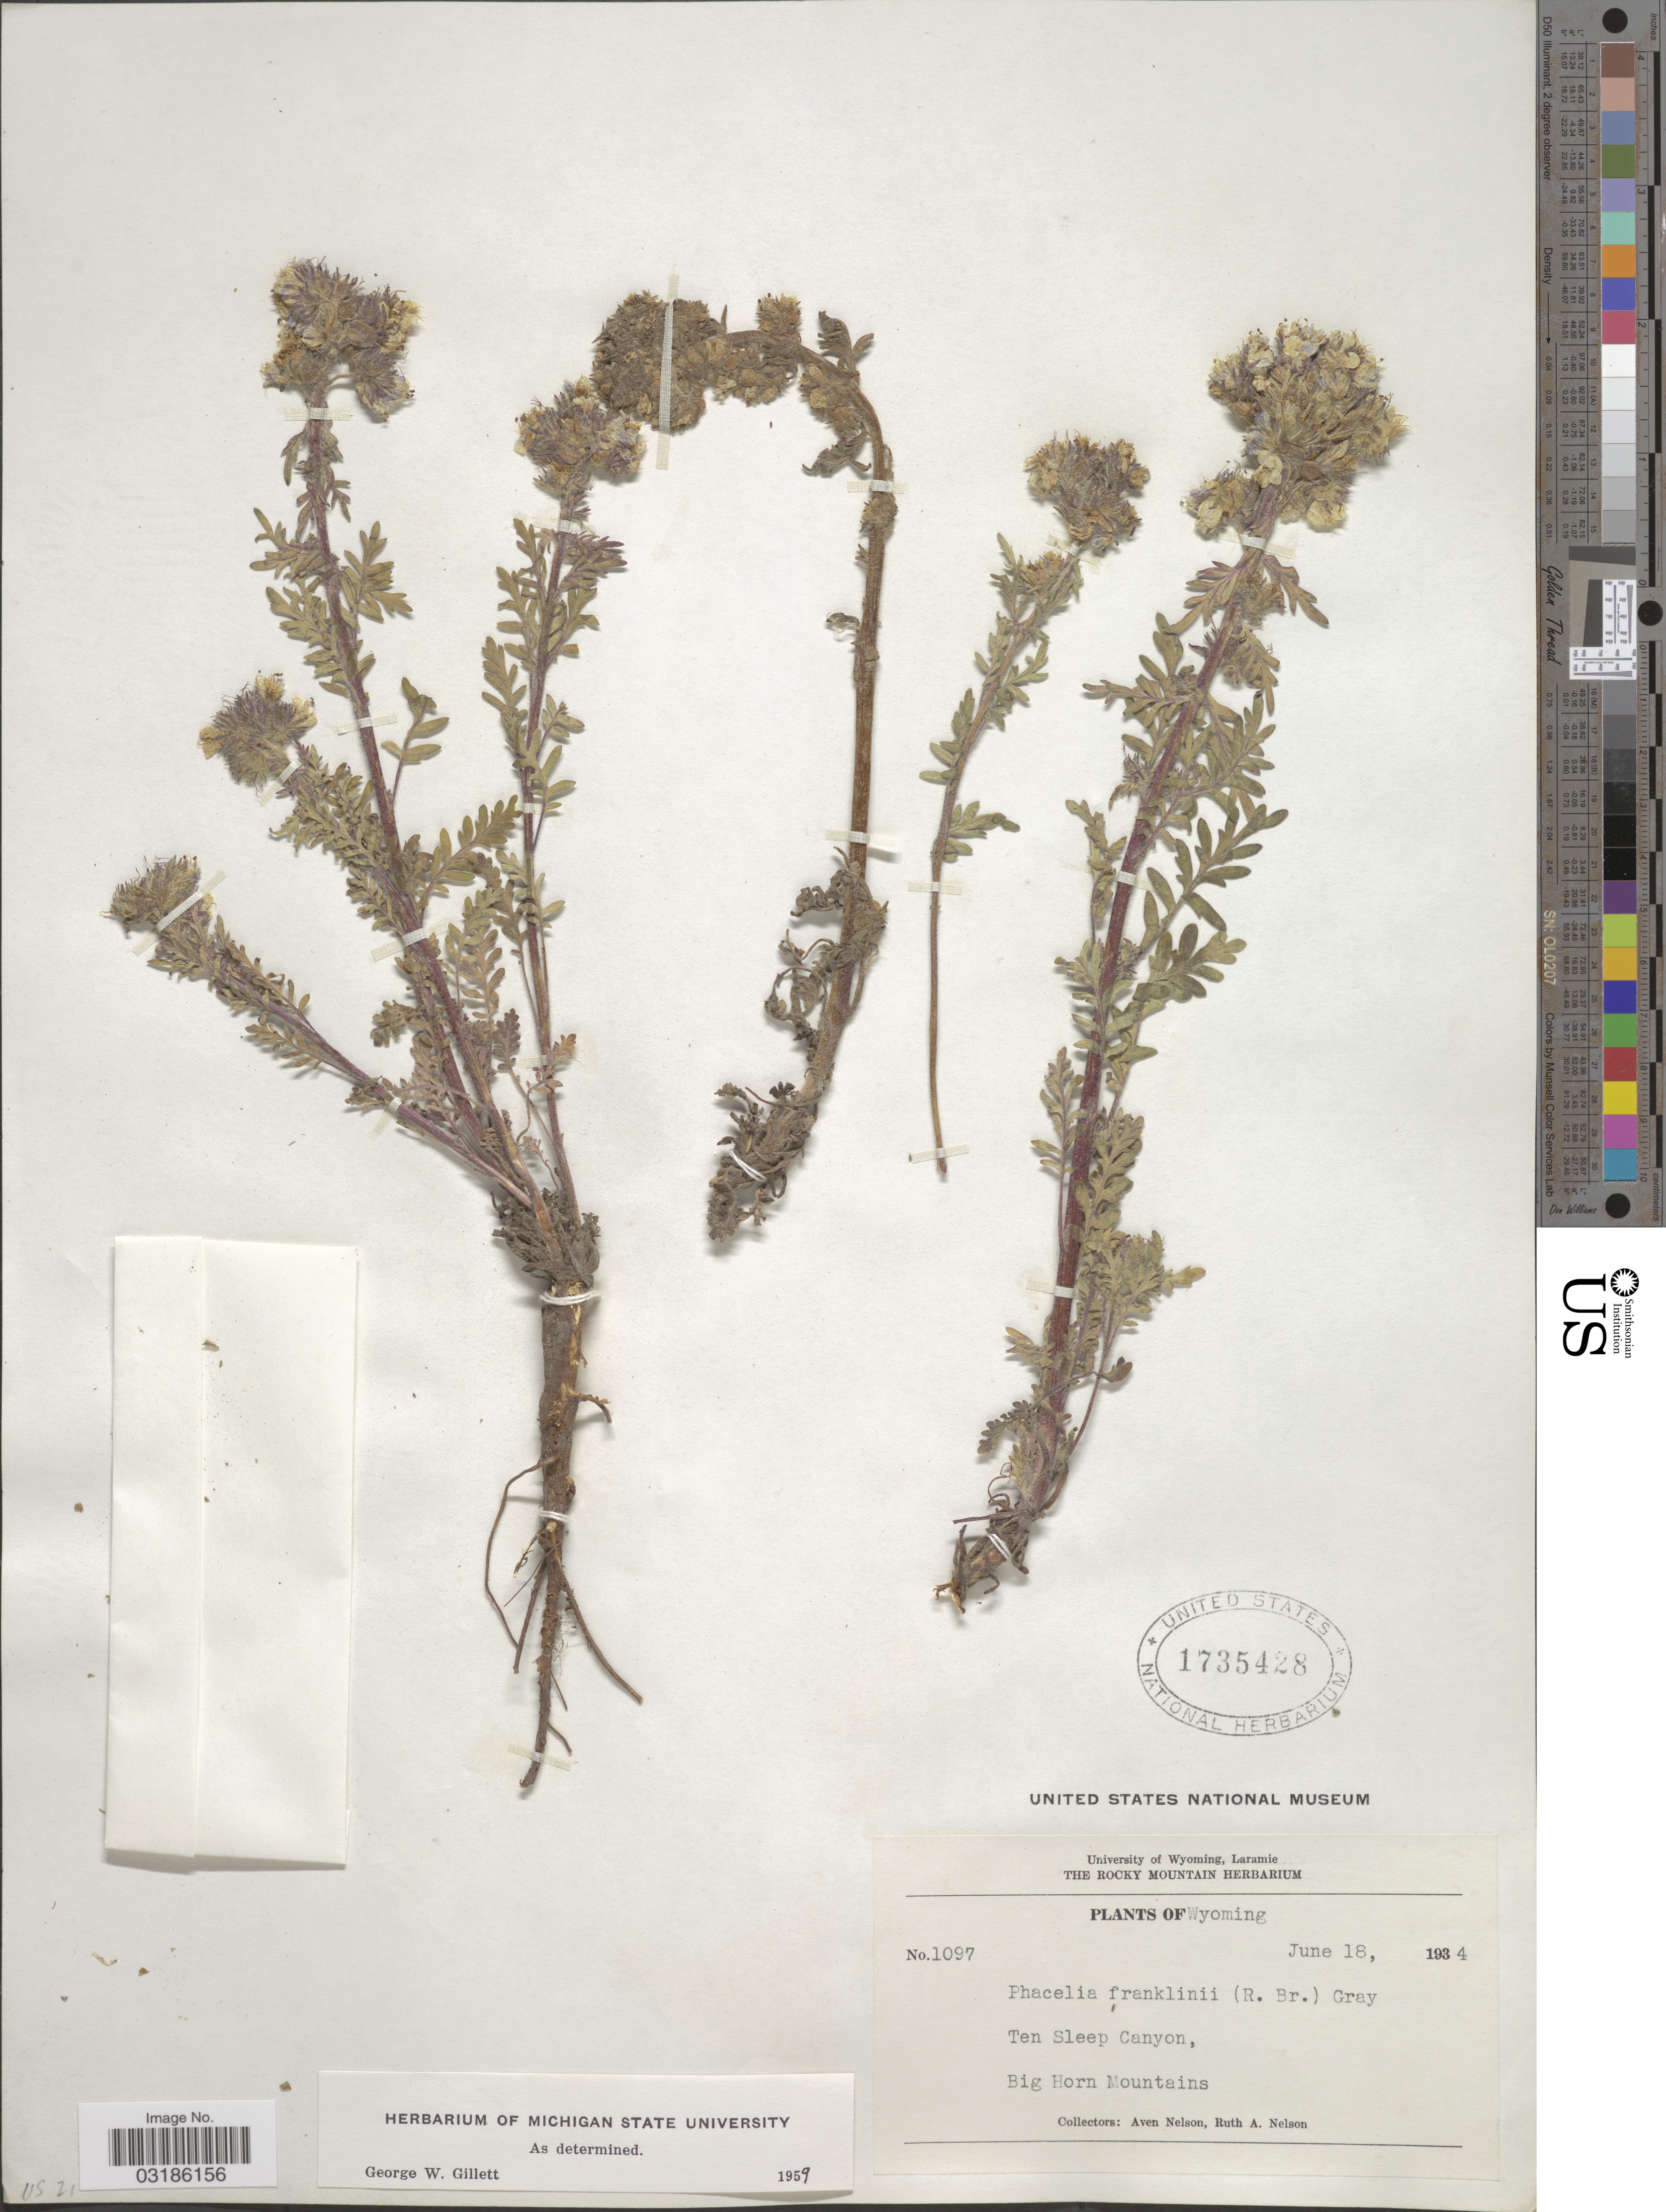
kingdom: Plantae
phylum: Tracheophyta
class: Magnoliopsida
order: Boraginales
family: Hydrophyllaceae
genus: Phacelia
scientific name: Phacelia franklinii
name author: Nutt.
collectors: A. Nelson & R. A. Nelson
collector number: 1097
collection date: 1934-06-18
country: United States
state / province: Wyoming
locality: Ten Sleep Canyon, Big Horn Mountains.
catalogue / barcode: US 1375428